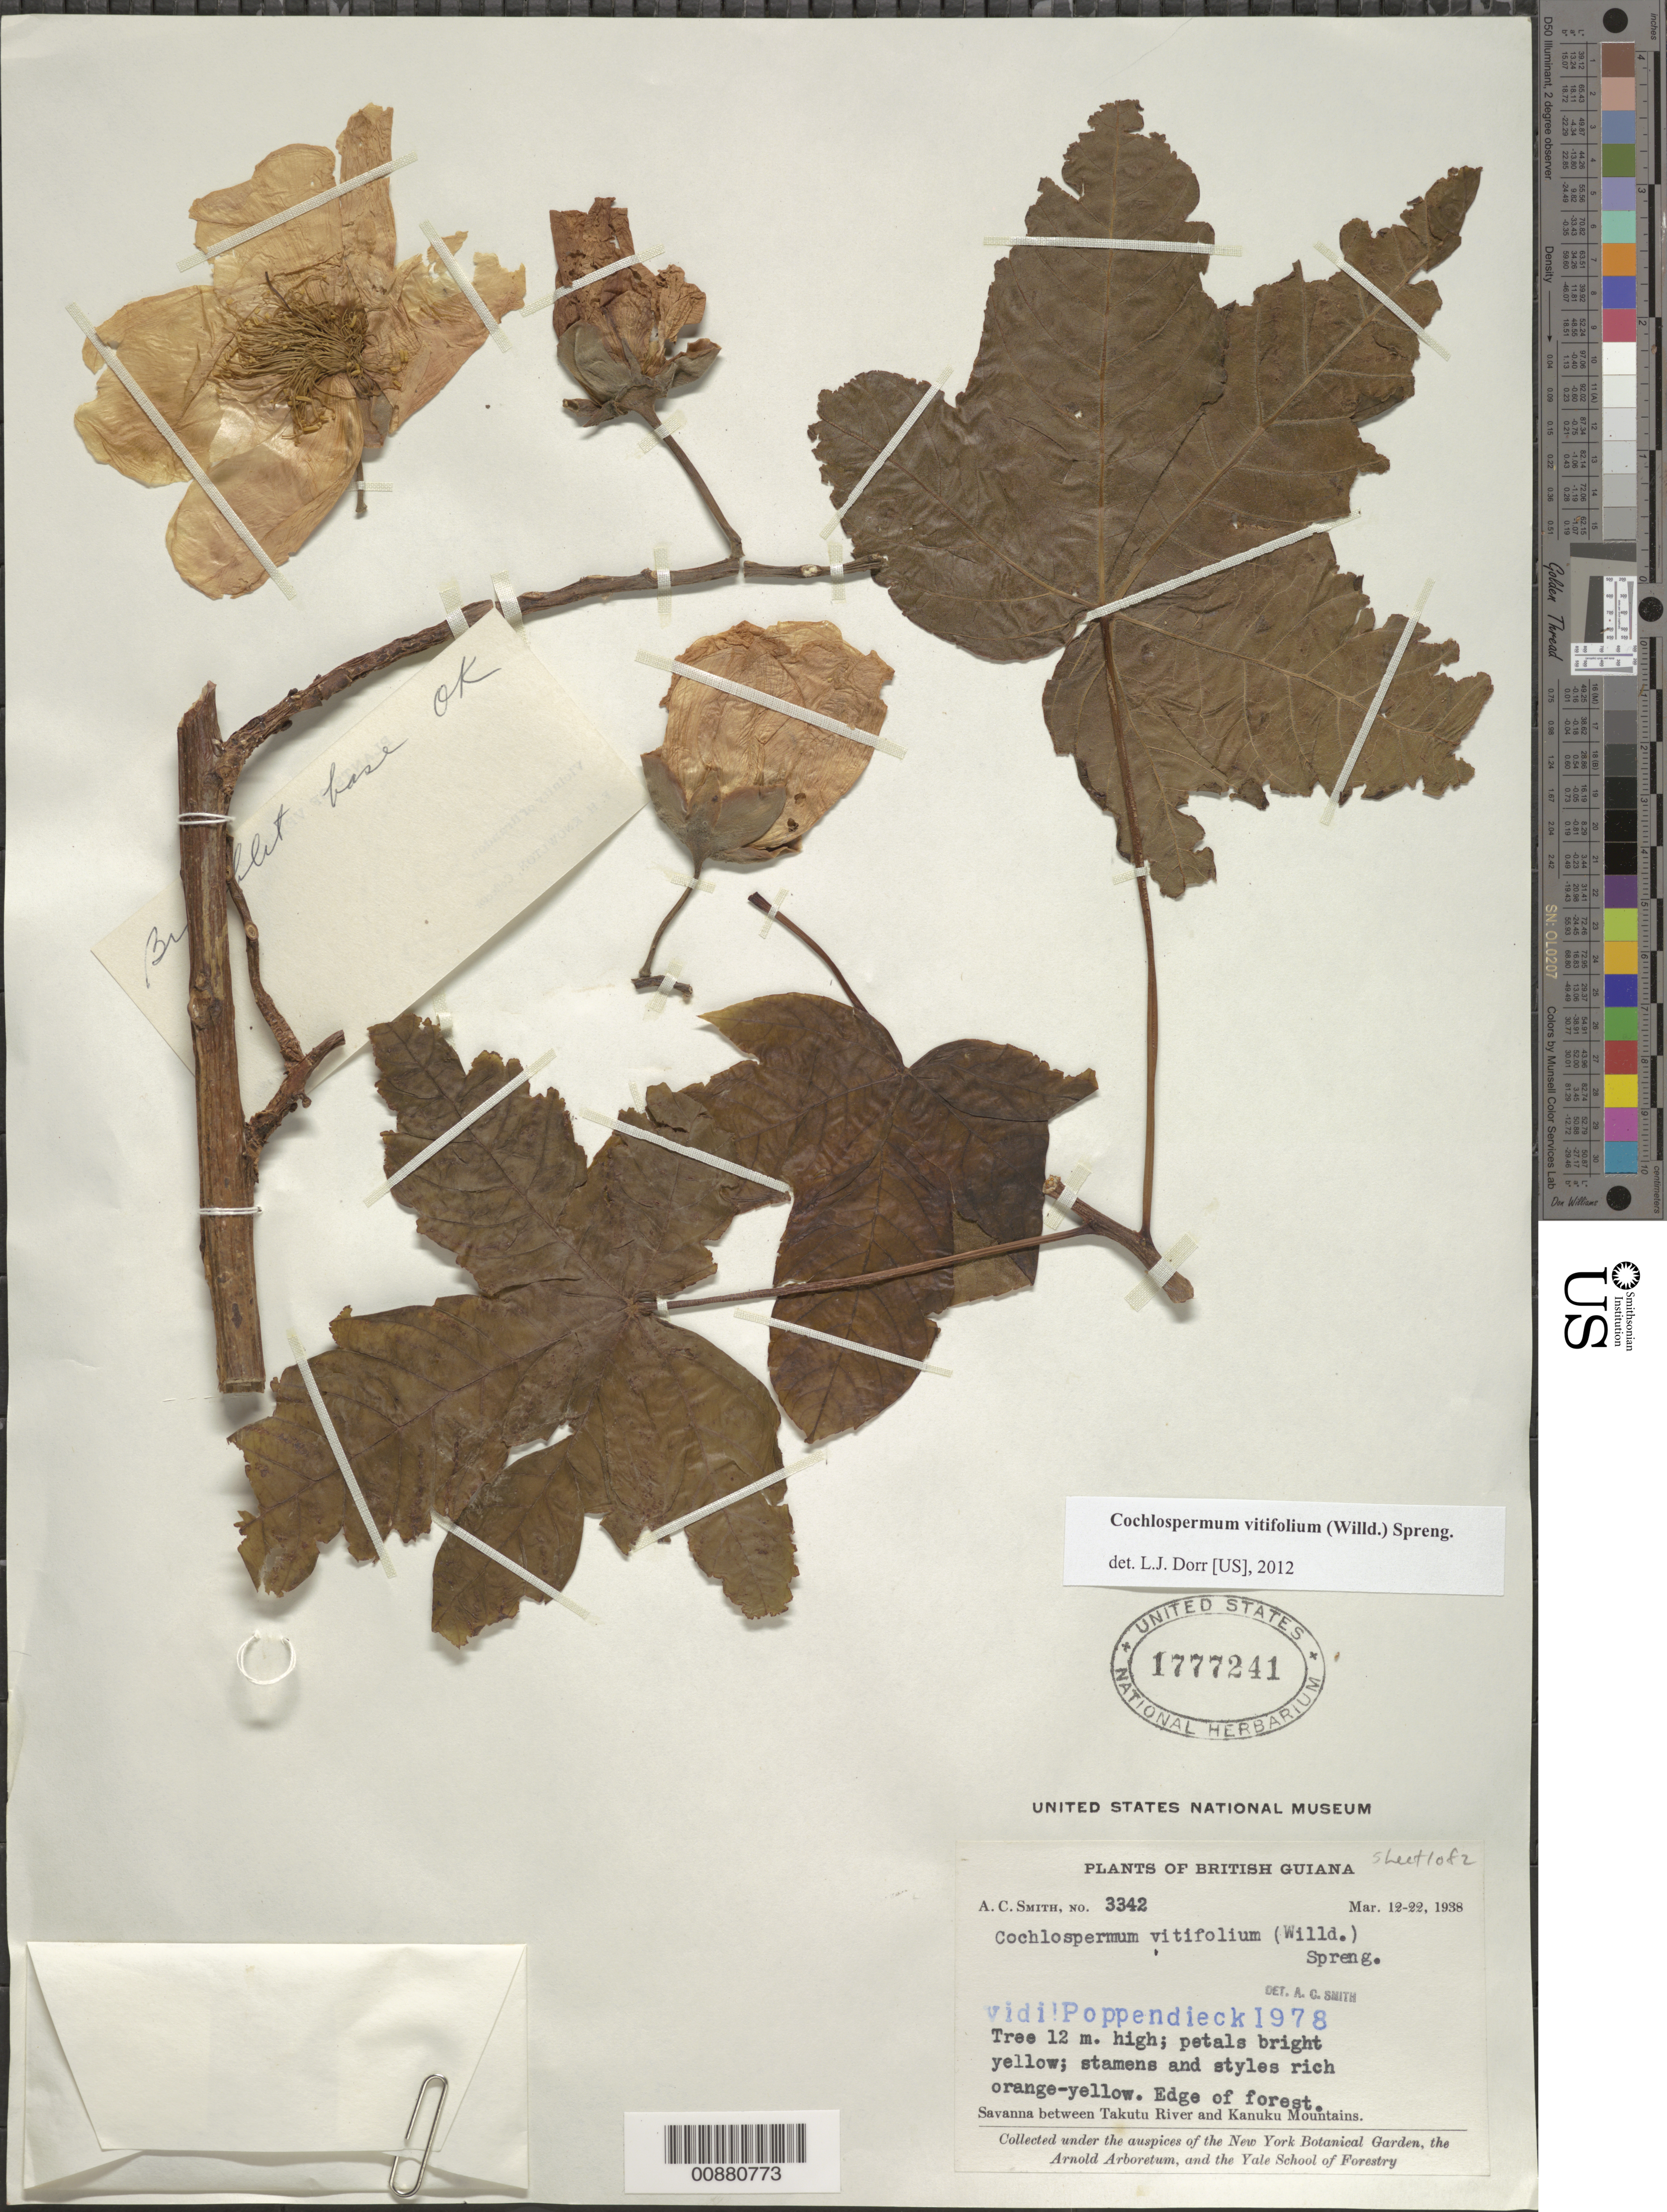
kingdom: Plantae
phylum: Tracheophyta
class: Magnoliopsida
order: Malvales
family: Cochlospermaceae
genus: Cochlospermum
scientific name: Cochlospermum vitifolium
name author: (Willd.) Spreng.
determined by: Poppendieck, H.-H., (HBG), Institut fur Allgemeine Botanik und Botanischer Garten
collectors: A. C. Smith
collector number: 3342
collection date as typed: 12-Mar-38 to 22-Mar-38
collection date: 1938-03-12/1938-03-22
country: Guyana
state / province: U. Takutu-U. Essequibo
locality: Kanuku Mts., savanna betw. mts. and Takutu R.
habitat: Edge of forest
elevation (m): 200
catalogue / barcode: US 1777241